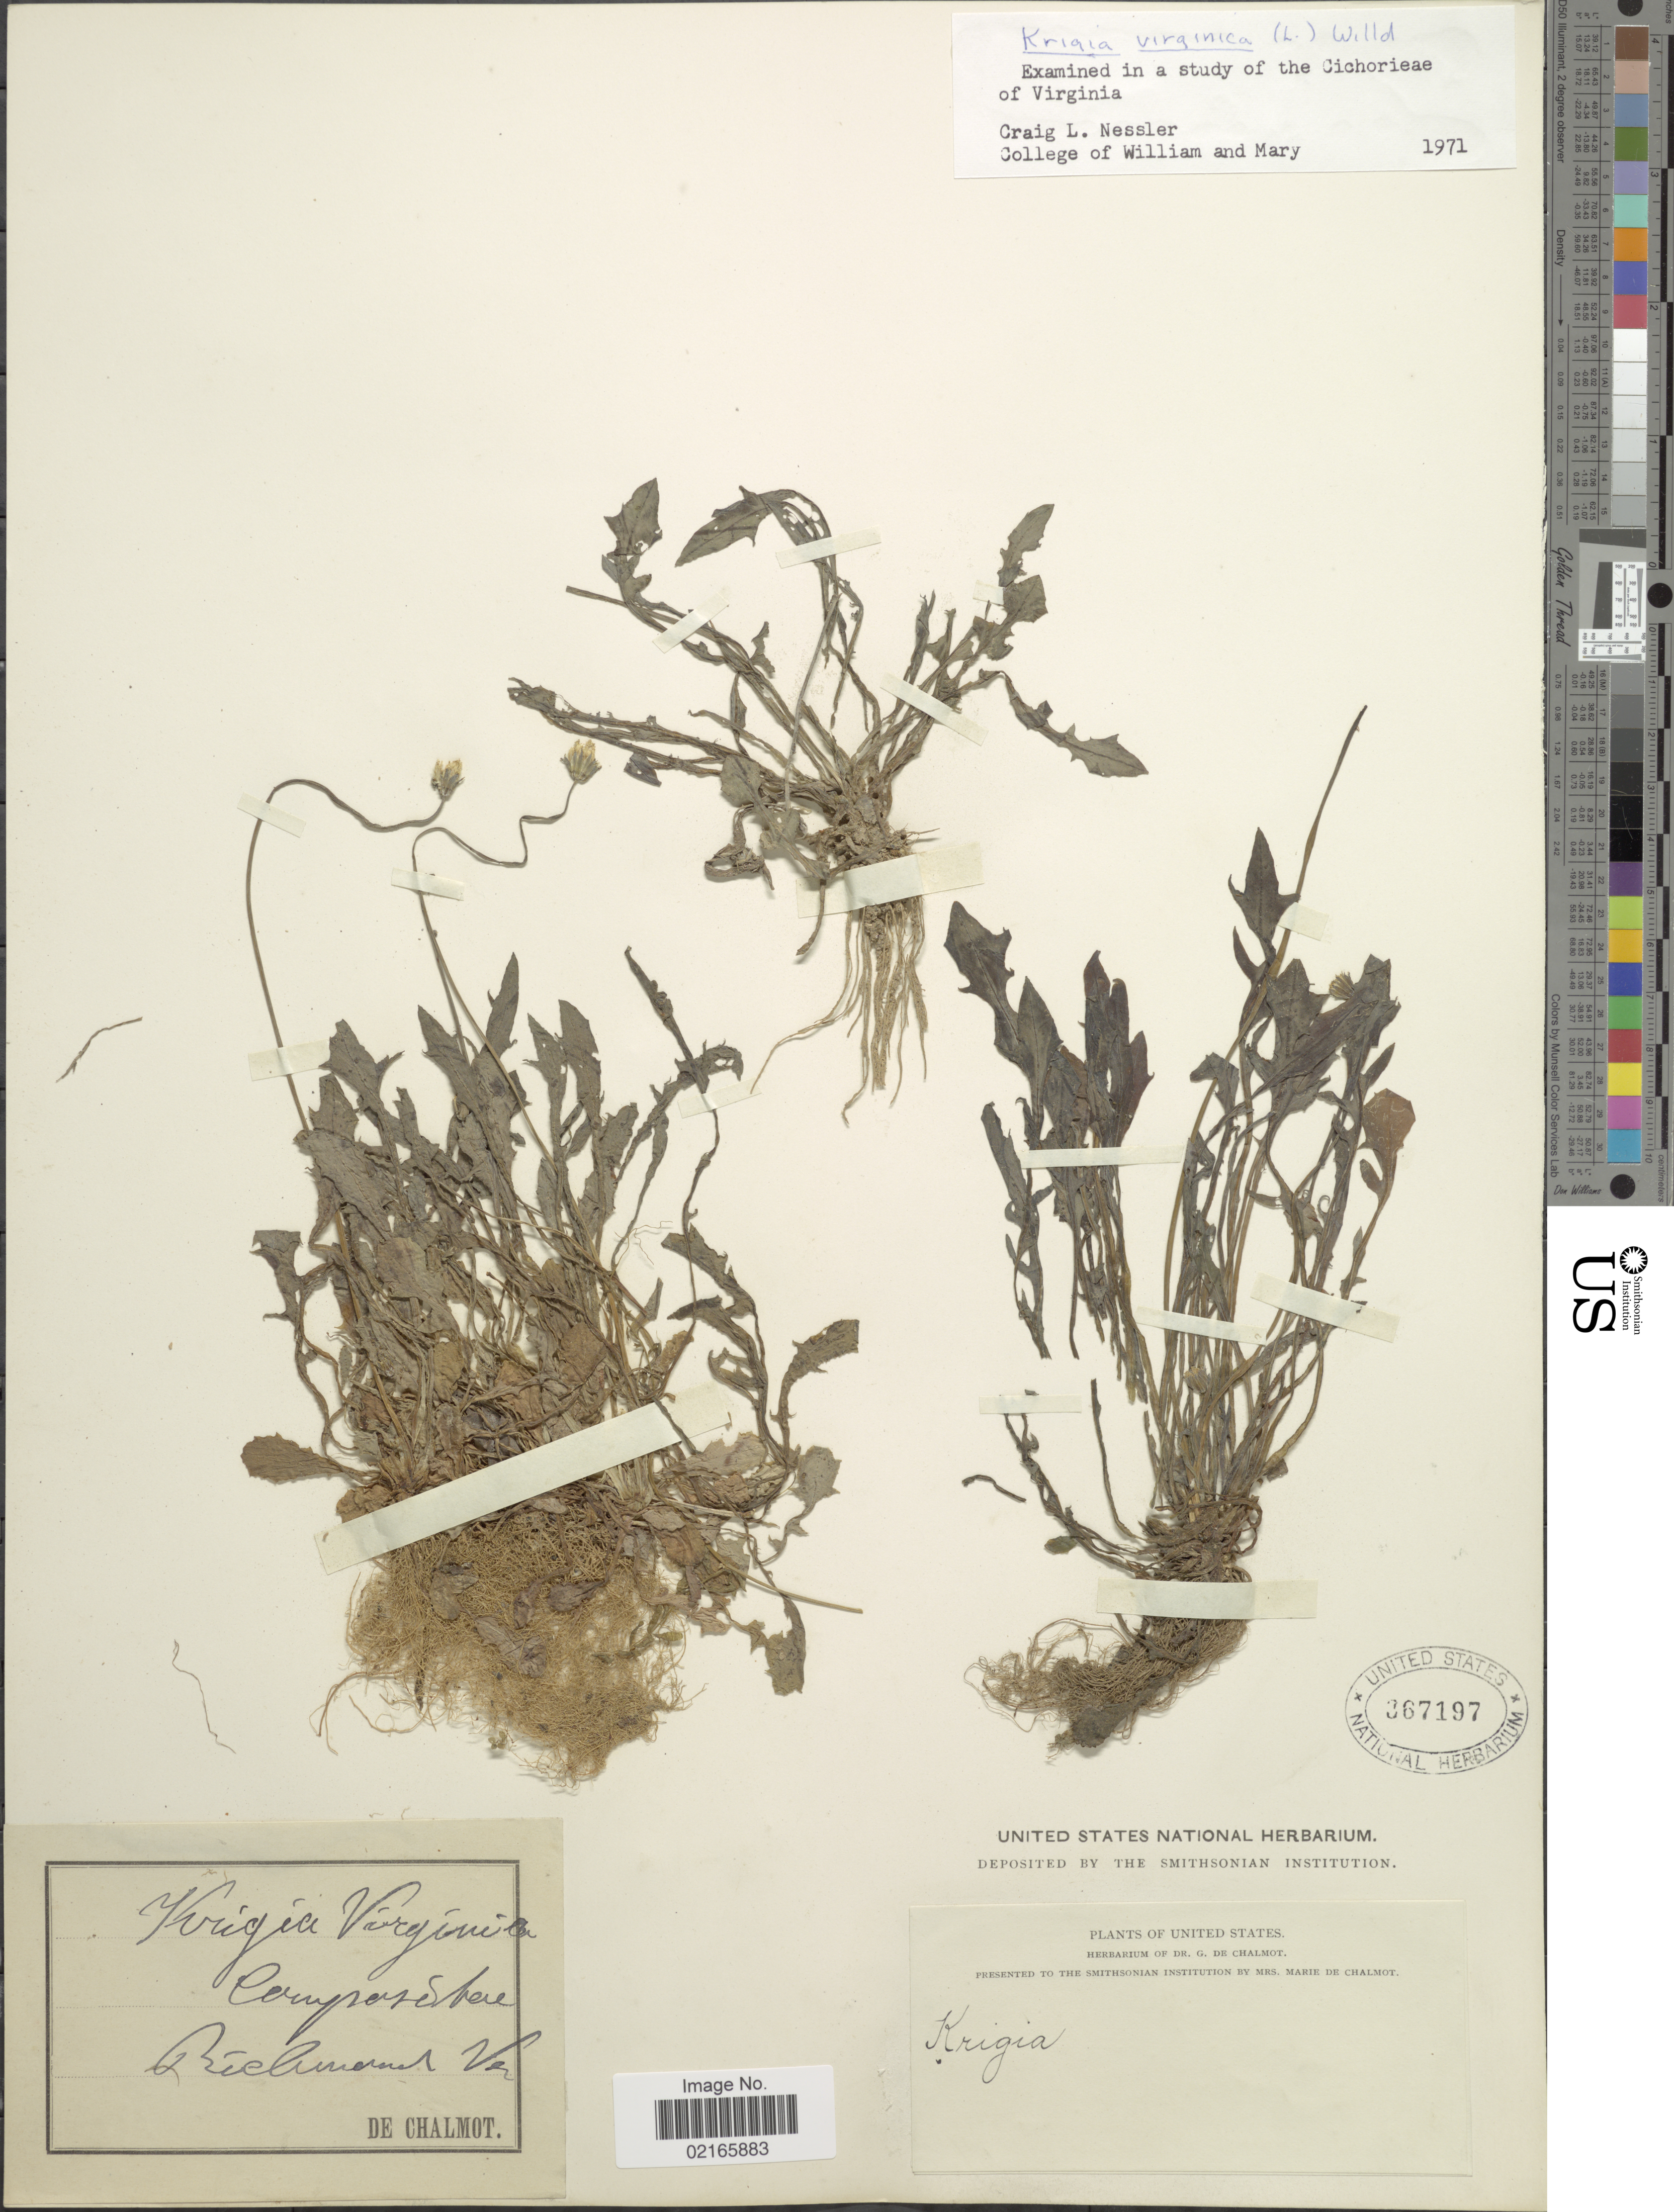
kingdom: Plantae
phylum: Tracheophyta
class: Magnoliopsida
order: Asterales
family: Asteraceae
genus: Krigia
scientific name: Krigia virginica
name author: (L.) Willd.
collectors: G. de Chalmot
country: United States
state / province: Virginia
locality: Richmond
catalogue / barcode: US 367197